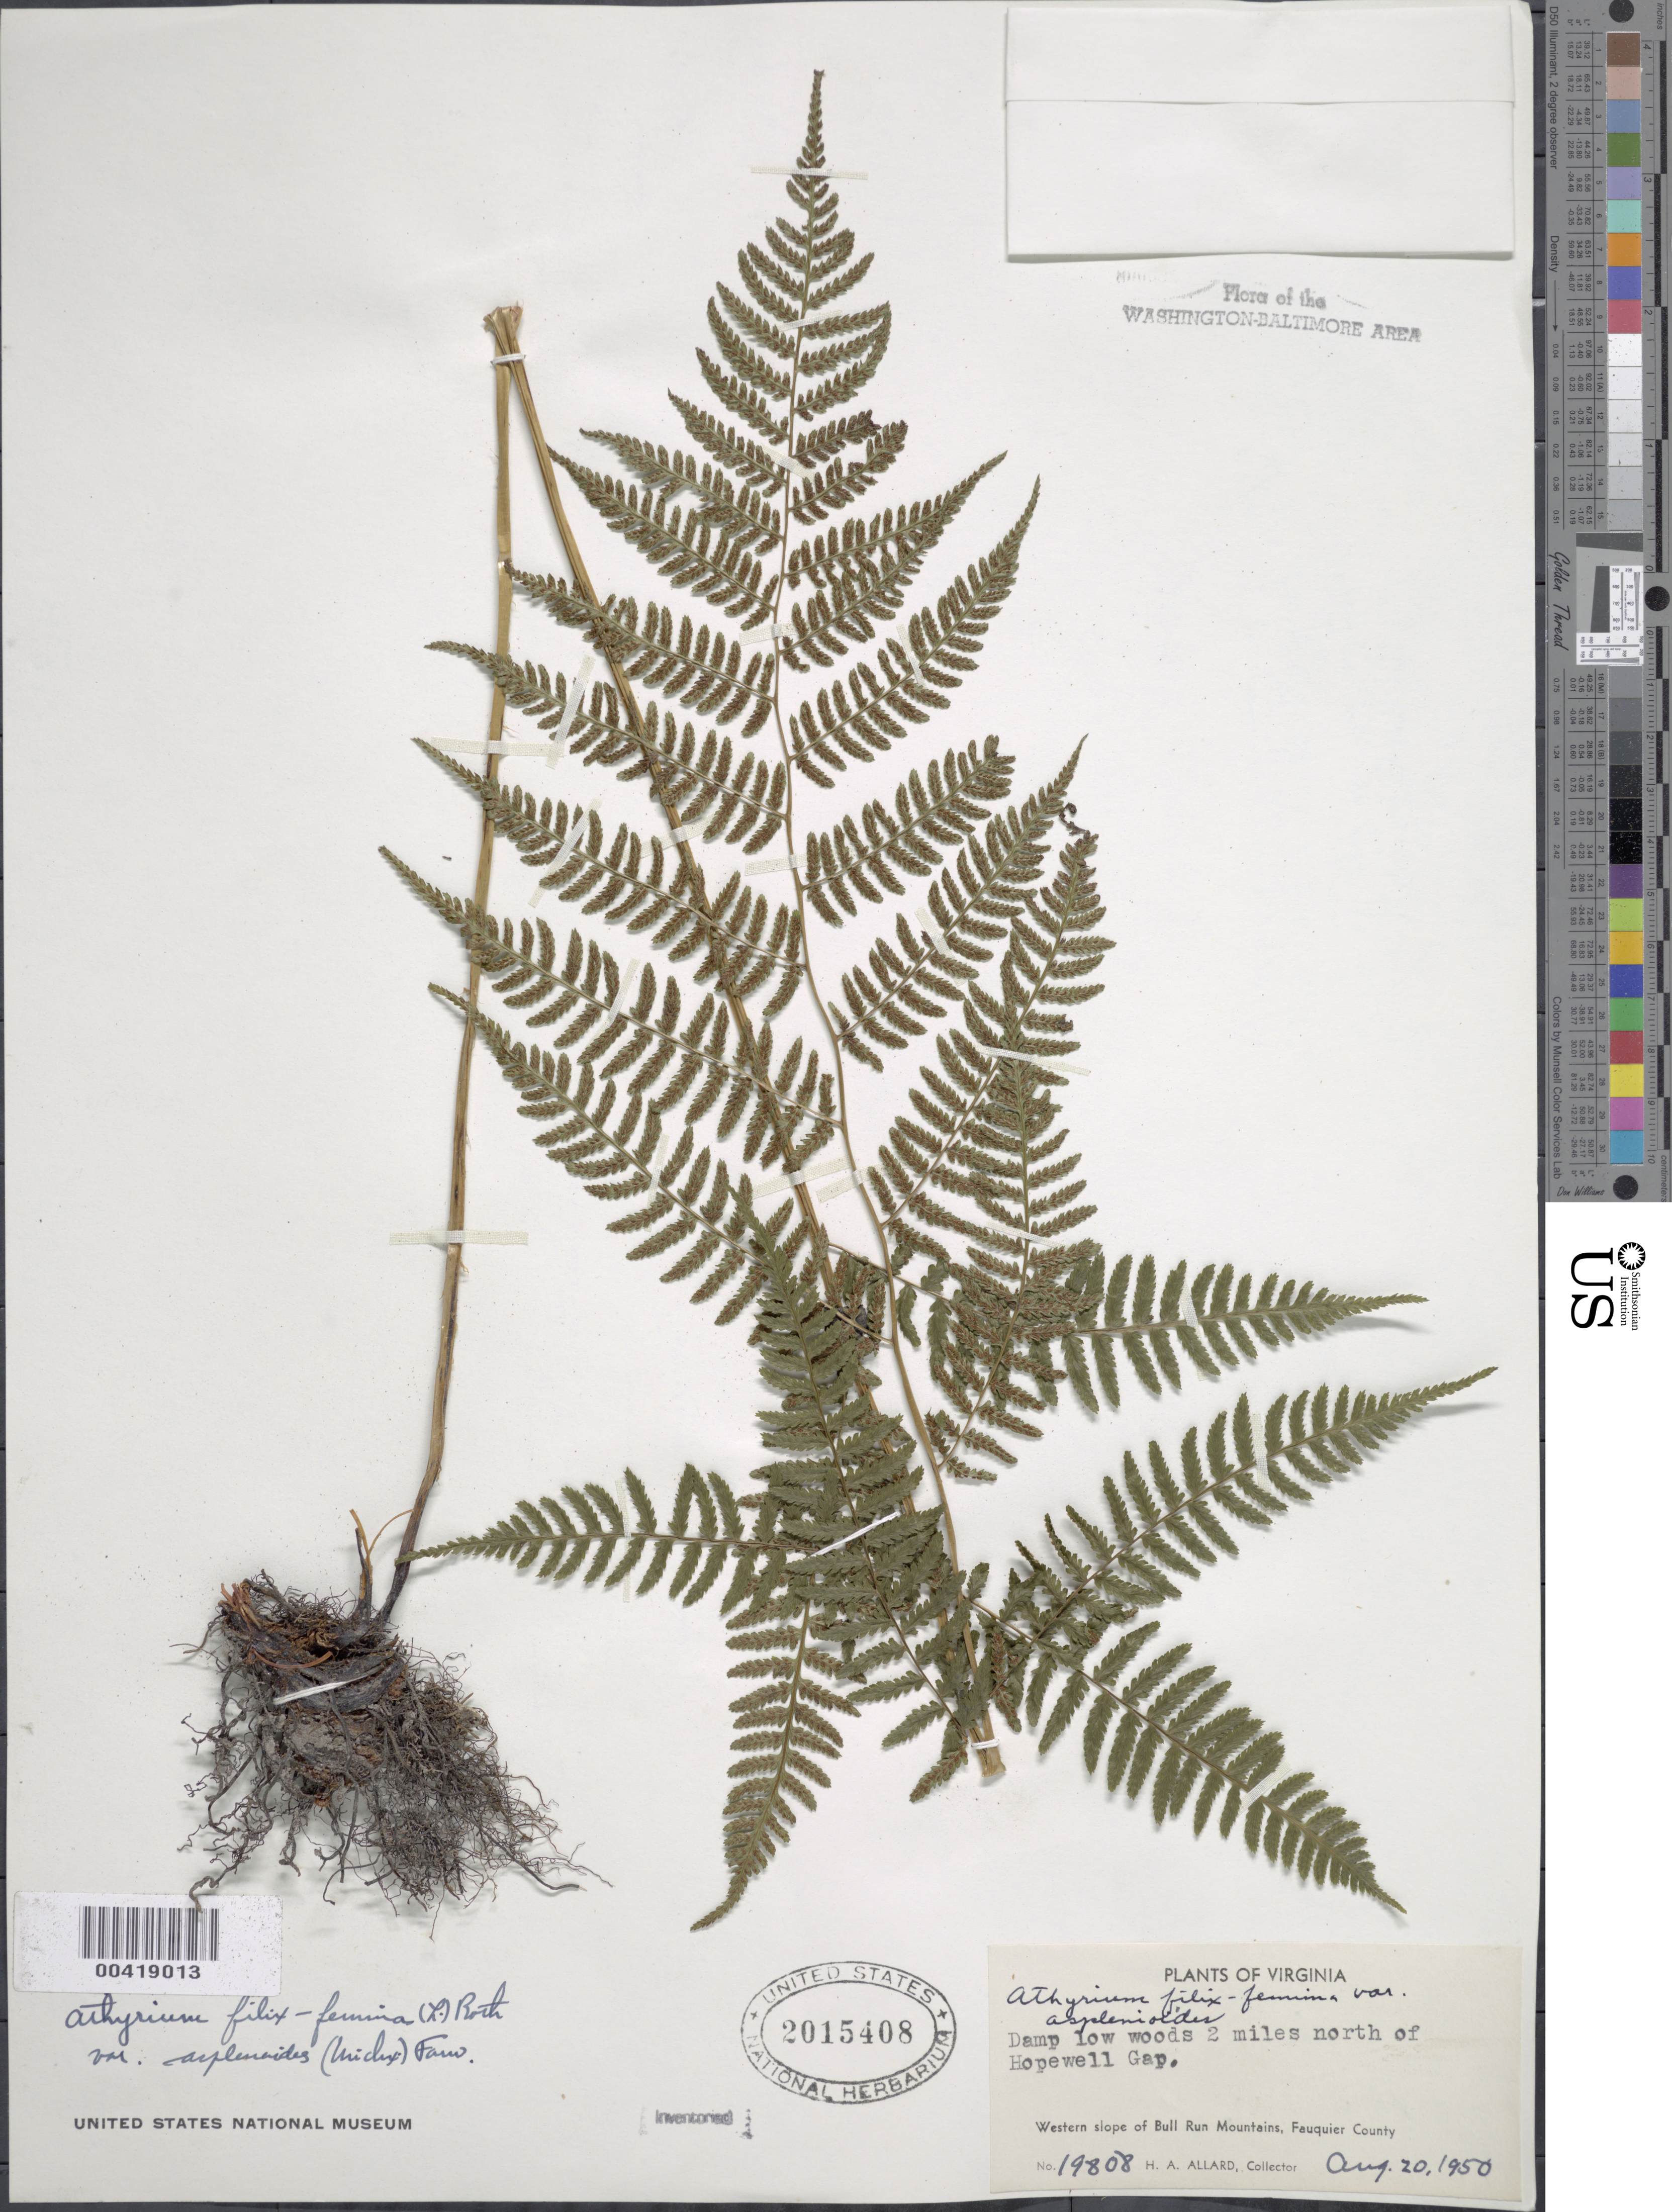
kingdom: Plantae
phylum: Tracheophyta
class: Polypodiopsida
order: Polypodiales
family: Athyriaceae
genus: Athyrium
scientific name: Athyrium filix-femina var. asplenioides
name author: (Michx.) Farw.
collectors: H. A. Allard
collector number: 19808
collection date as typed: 20 Aug 1950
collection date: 1950-08-20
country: United States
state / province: Virginia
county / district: Fauquier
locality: North of Hopewell Gap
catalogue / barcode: US 2015408